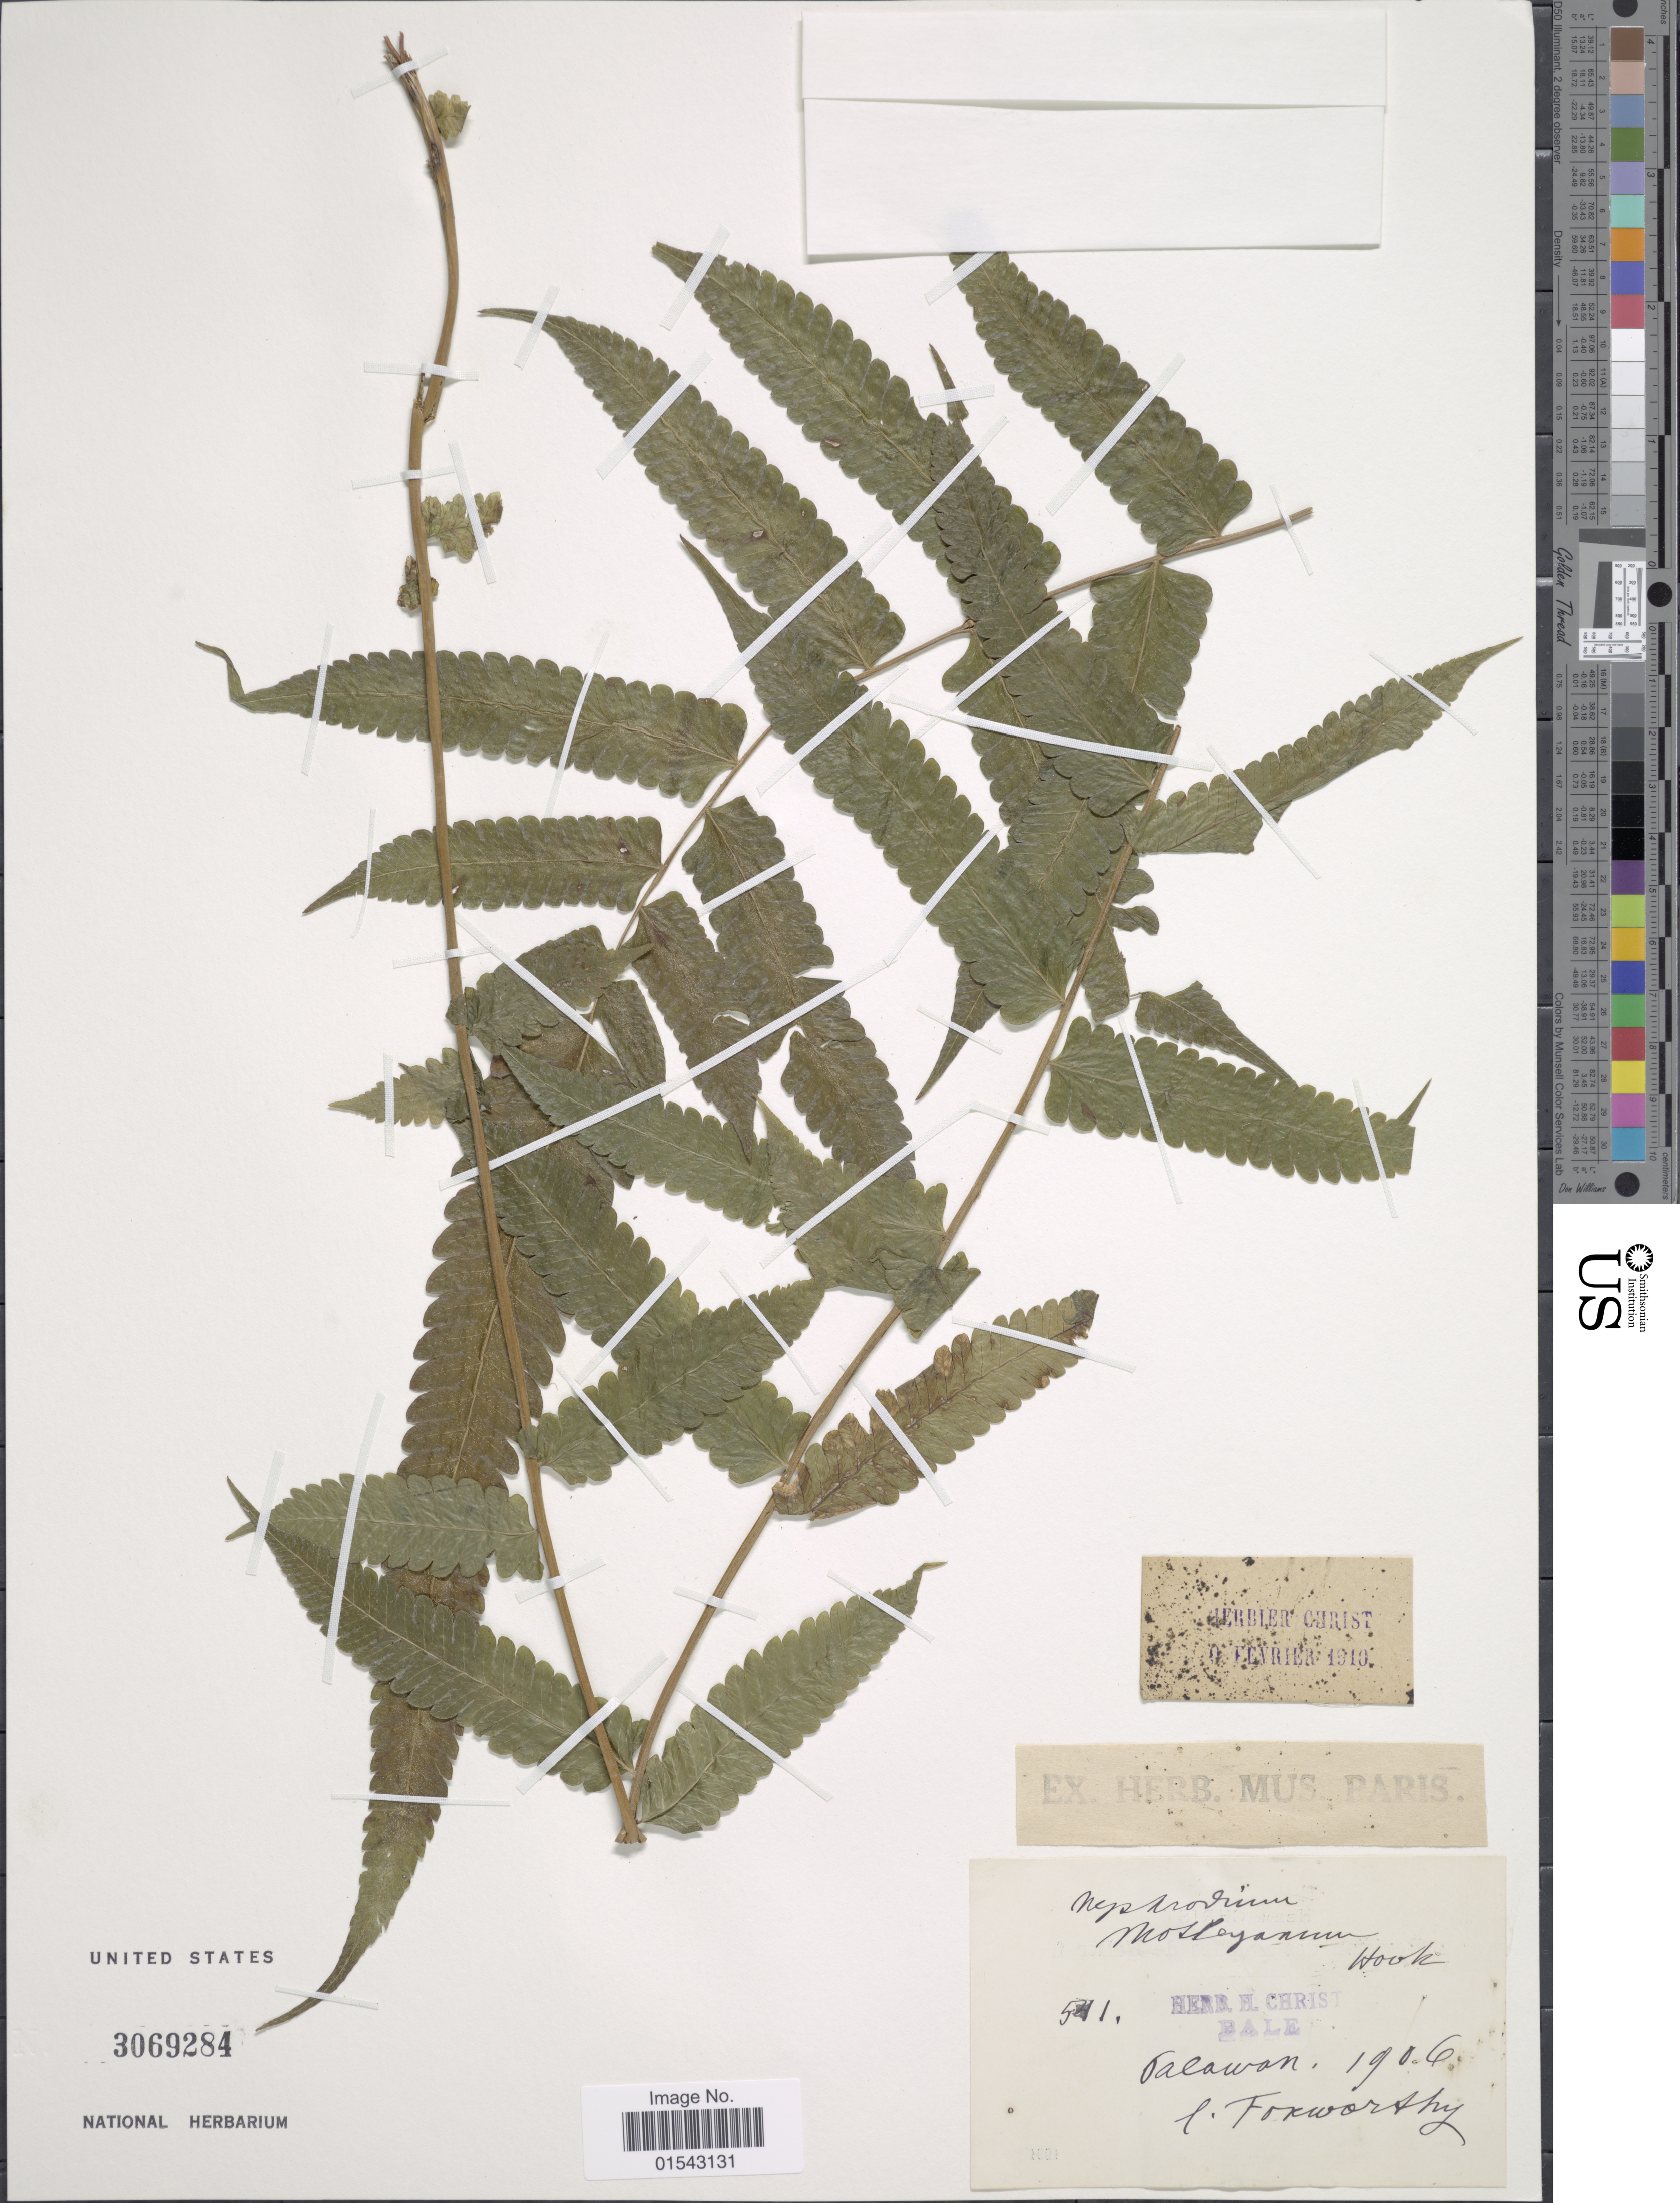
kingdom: Plantae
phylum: Tracheophyta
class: Polypodiopsida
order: Polypodiales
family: Thelypteridaceae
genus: Mesophlebion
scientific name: Mesophlebion motleyanum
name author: (Hook. ex Hook.) Holttum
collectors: L. Foxworthy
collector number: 541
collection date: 1906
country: Philippines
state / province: Mimaropa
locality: Talawan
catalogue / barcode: US 3069284